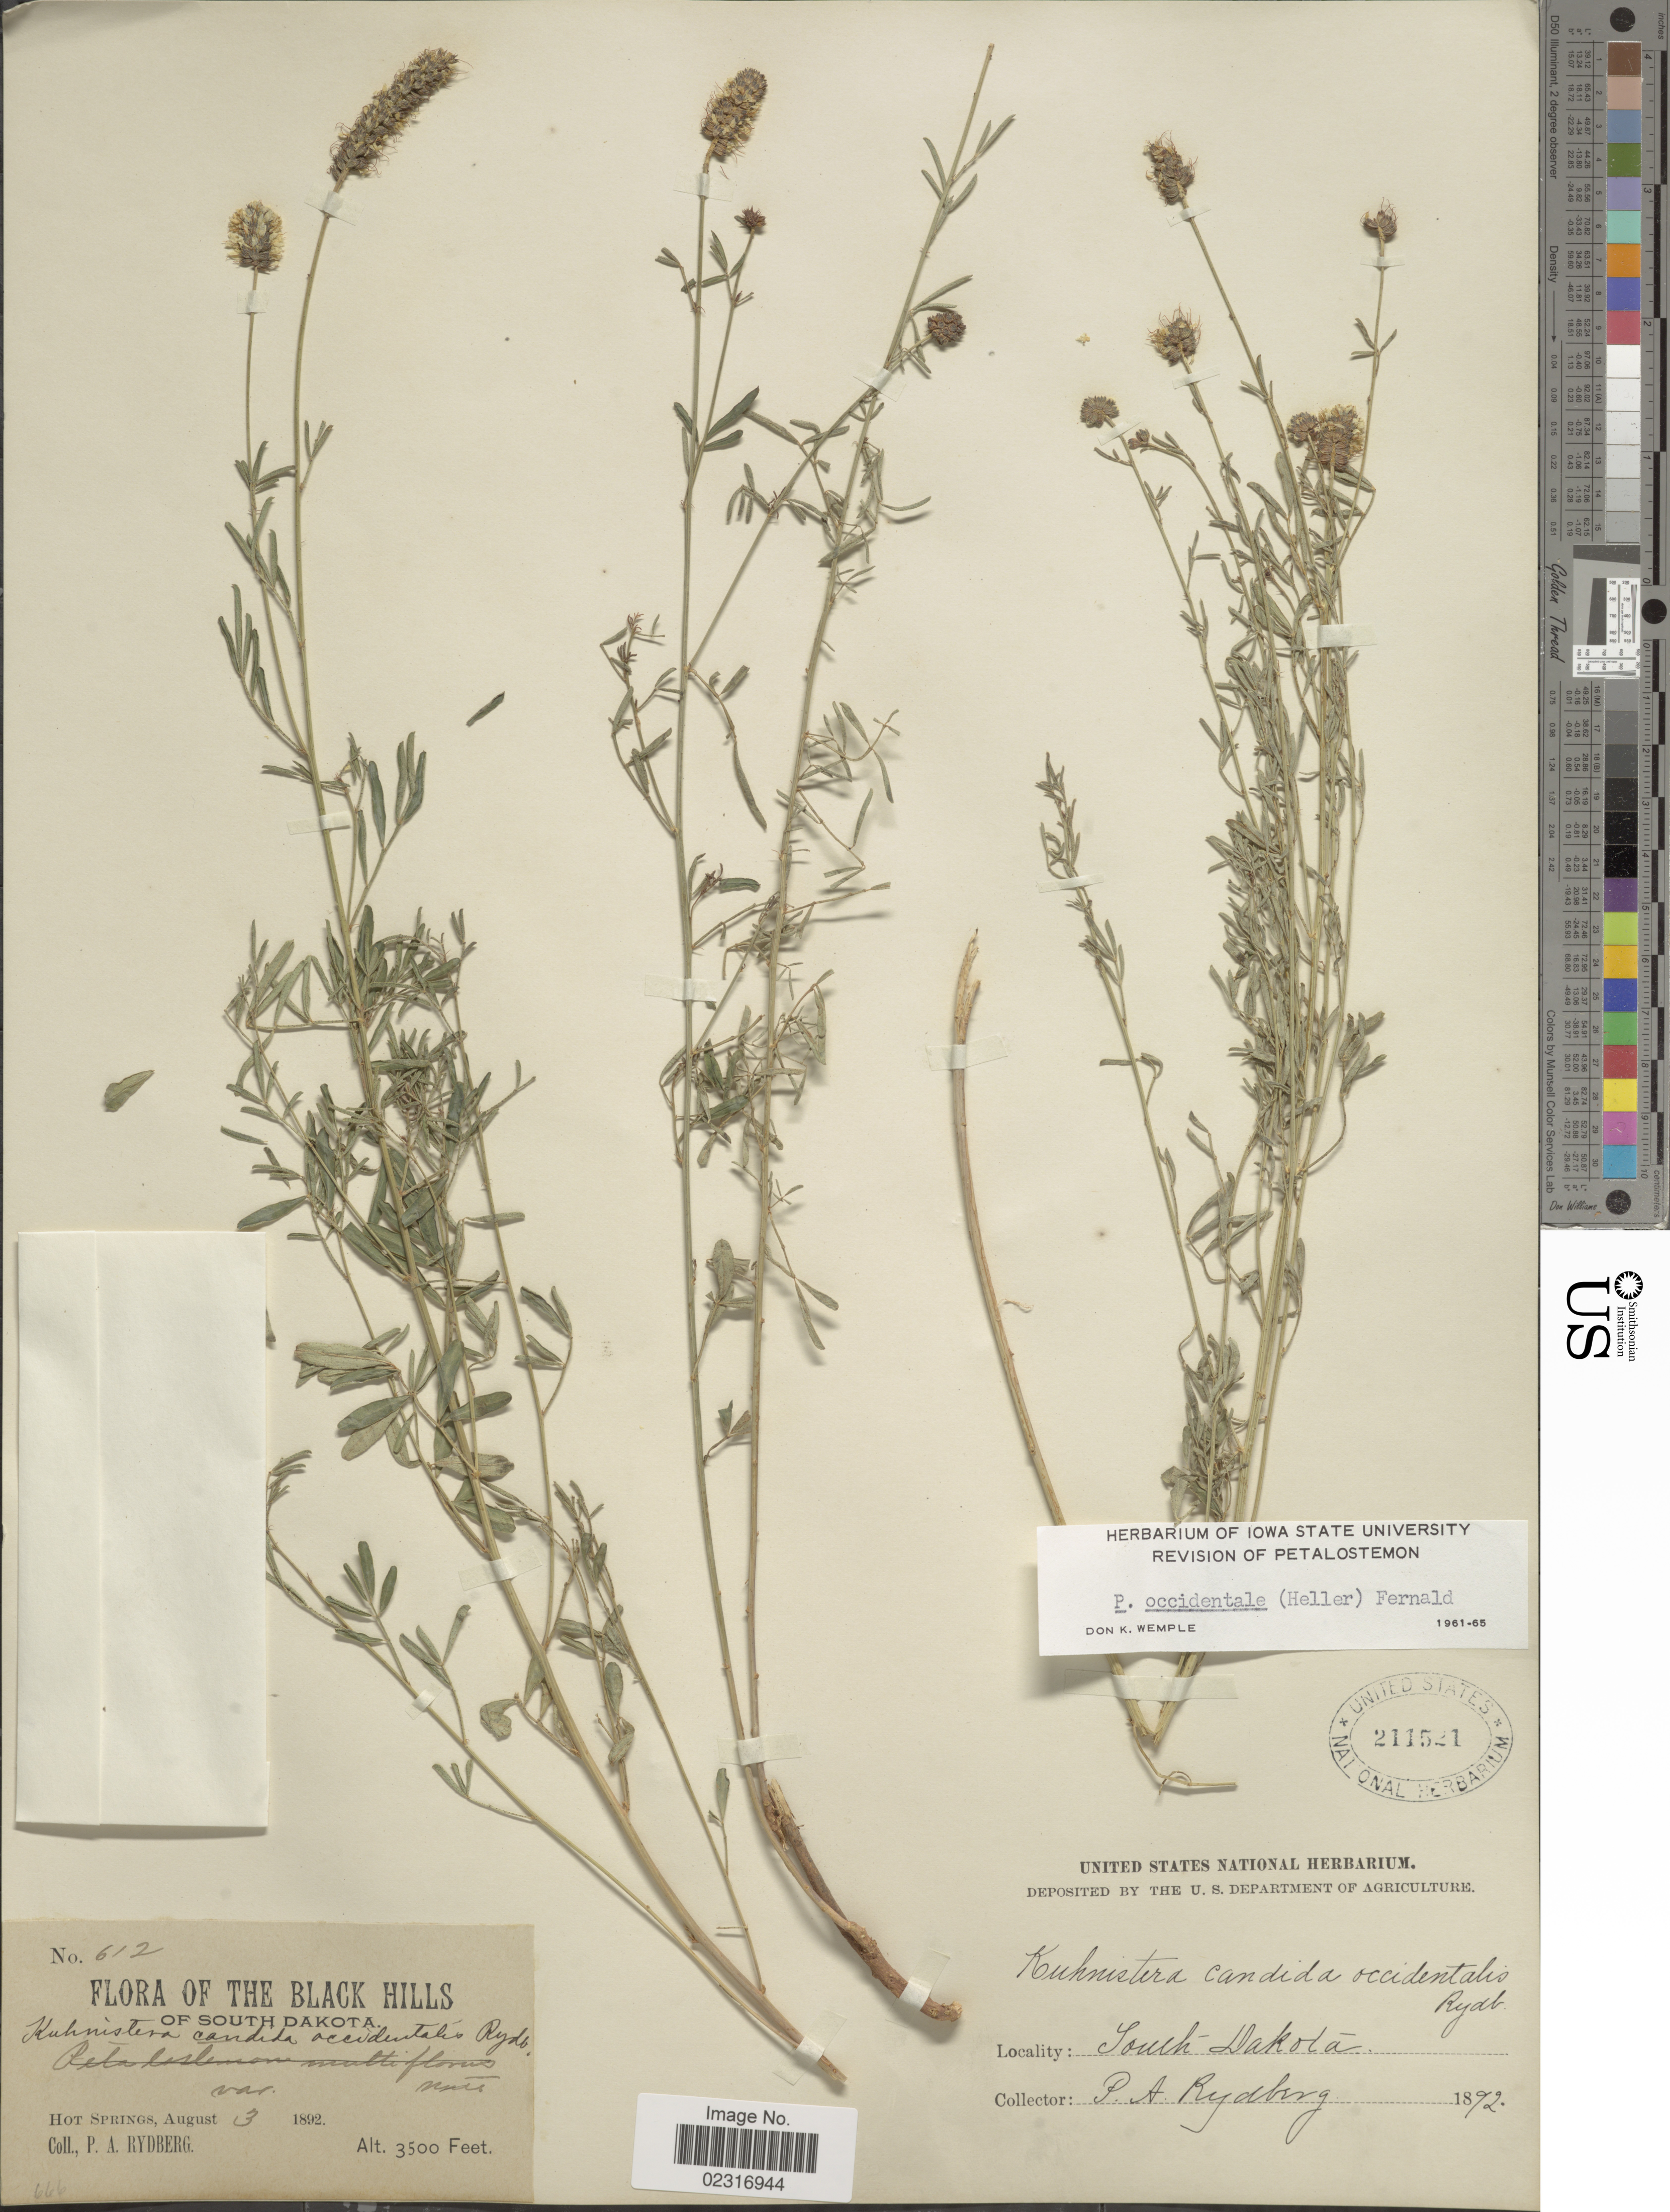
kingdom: Plantae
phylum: Tracheophyta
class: Magnoliopsida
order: Fabales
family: Fabaceae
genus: Dalea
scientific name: Dalea candida var. oligophylla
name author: (Torr) Shinners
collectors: P. A. Rydberg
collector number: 612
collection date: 1892-08-03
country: United States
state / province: South Dakota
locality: The Black Hills. Hot Springs.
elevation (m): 1067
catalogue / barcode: US 211521